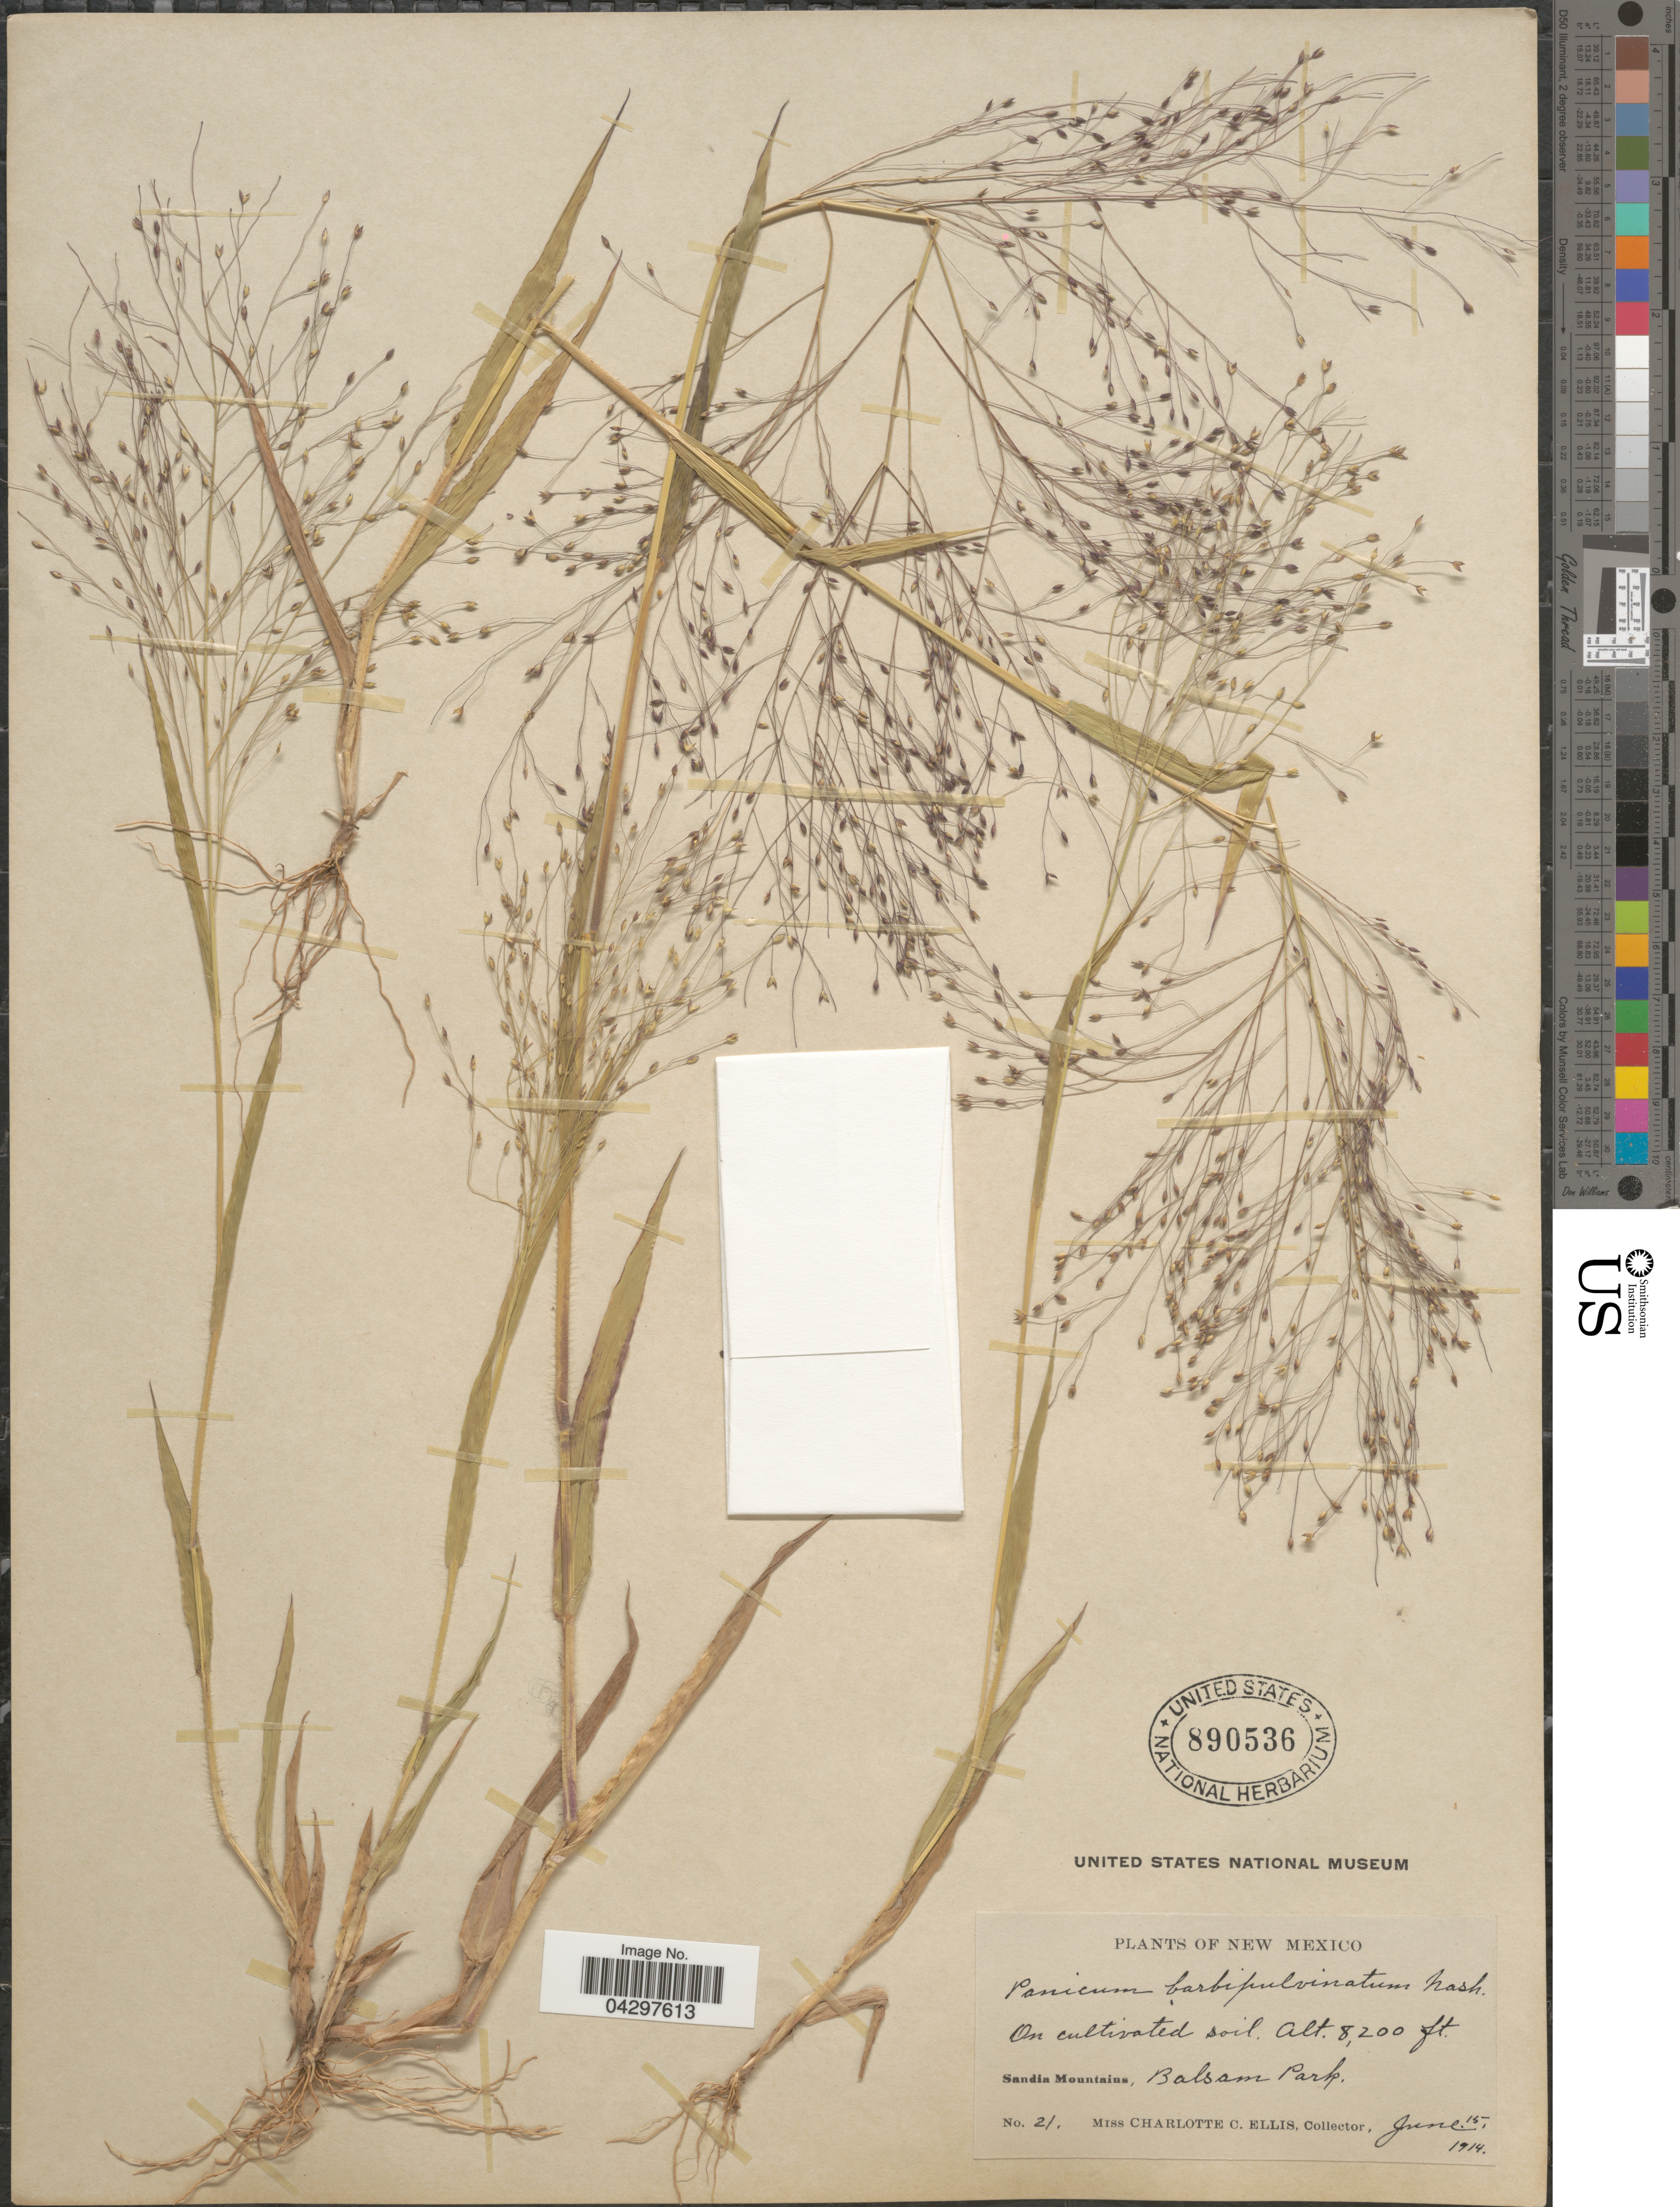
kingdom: Plantae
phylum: Tracheophyta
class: Liliopsida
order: Poales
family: Poaceae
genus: Panicum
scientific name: Panicum capillare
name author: L.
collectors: C. C. Ellis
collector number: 21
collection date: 1914-06-15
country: United States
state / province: New Mexico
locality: Sandia Mountains, Balsam Park.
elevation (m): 2499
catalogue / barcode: US 890536